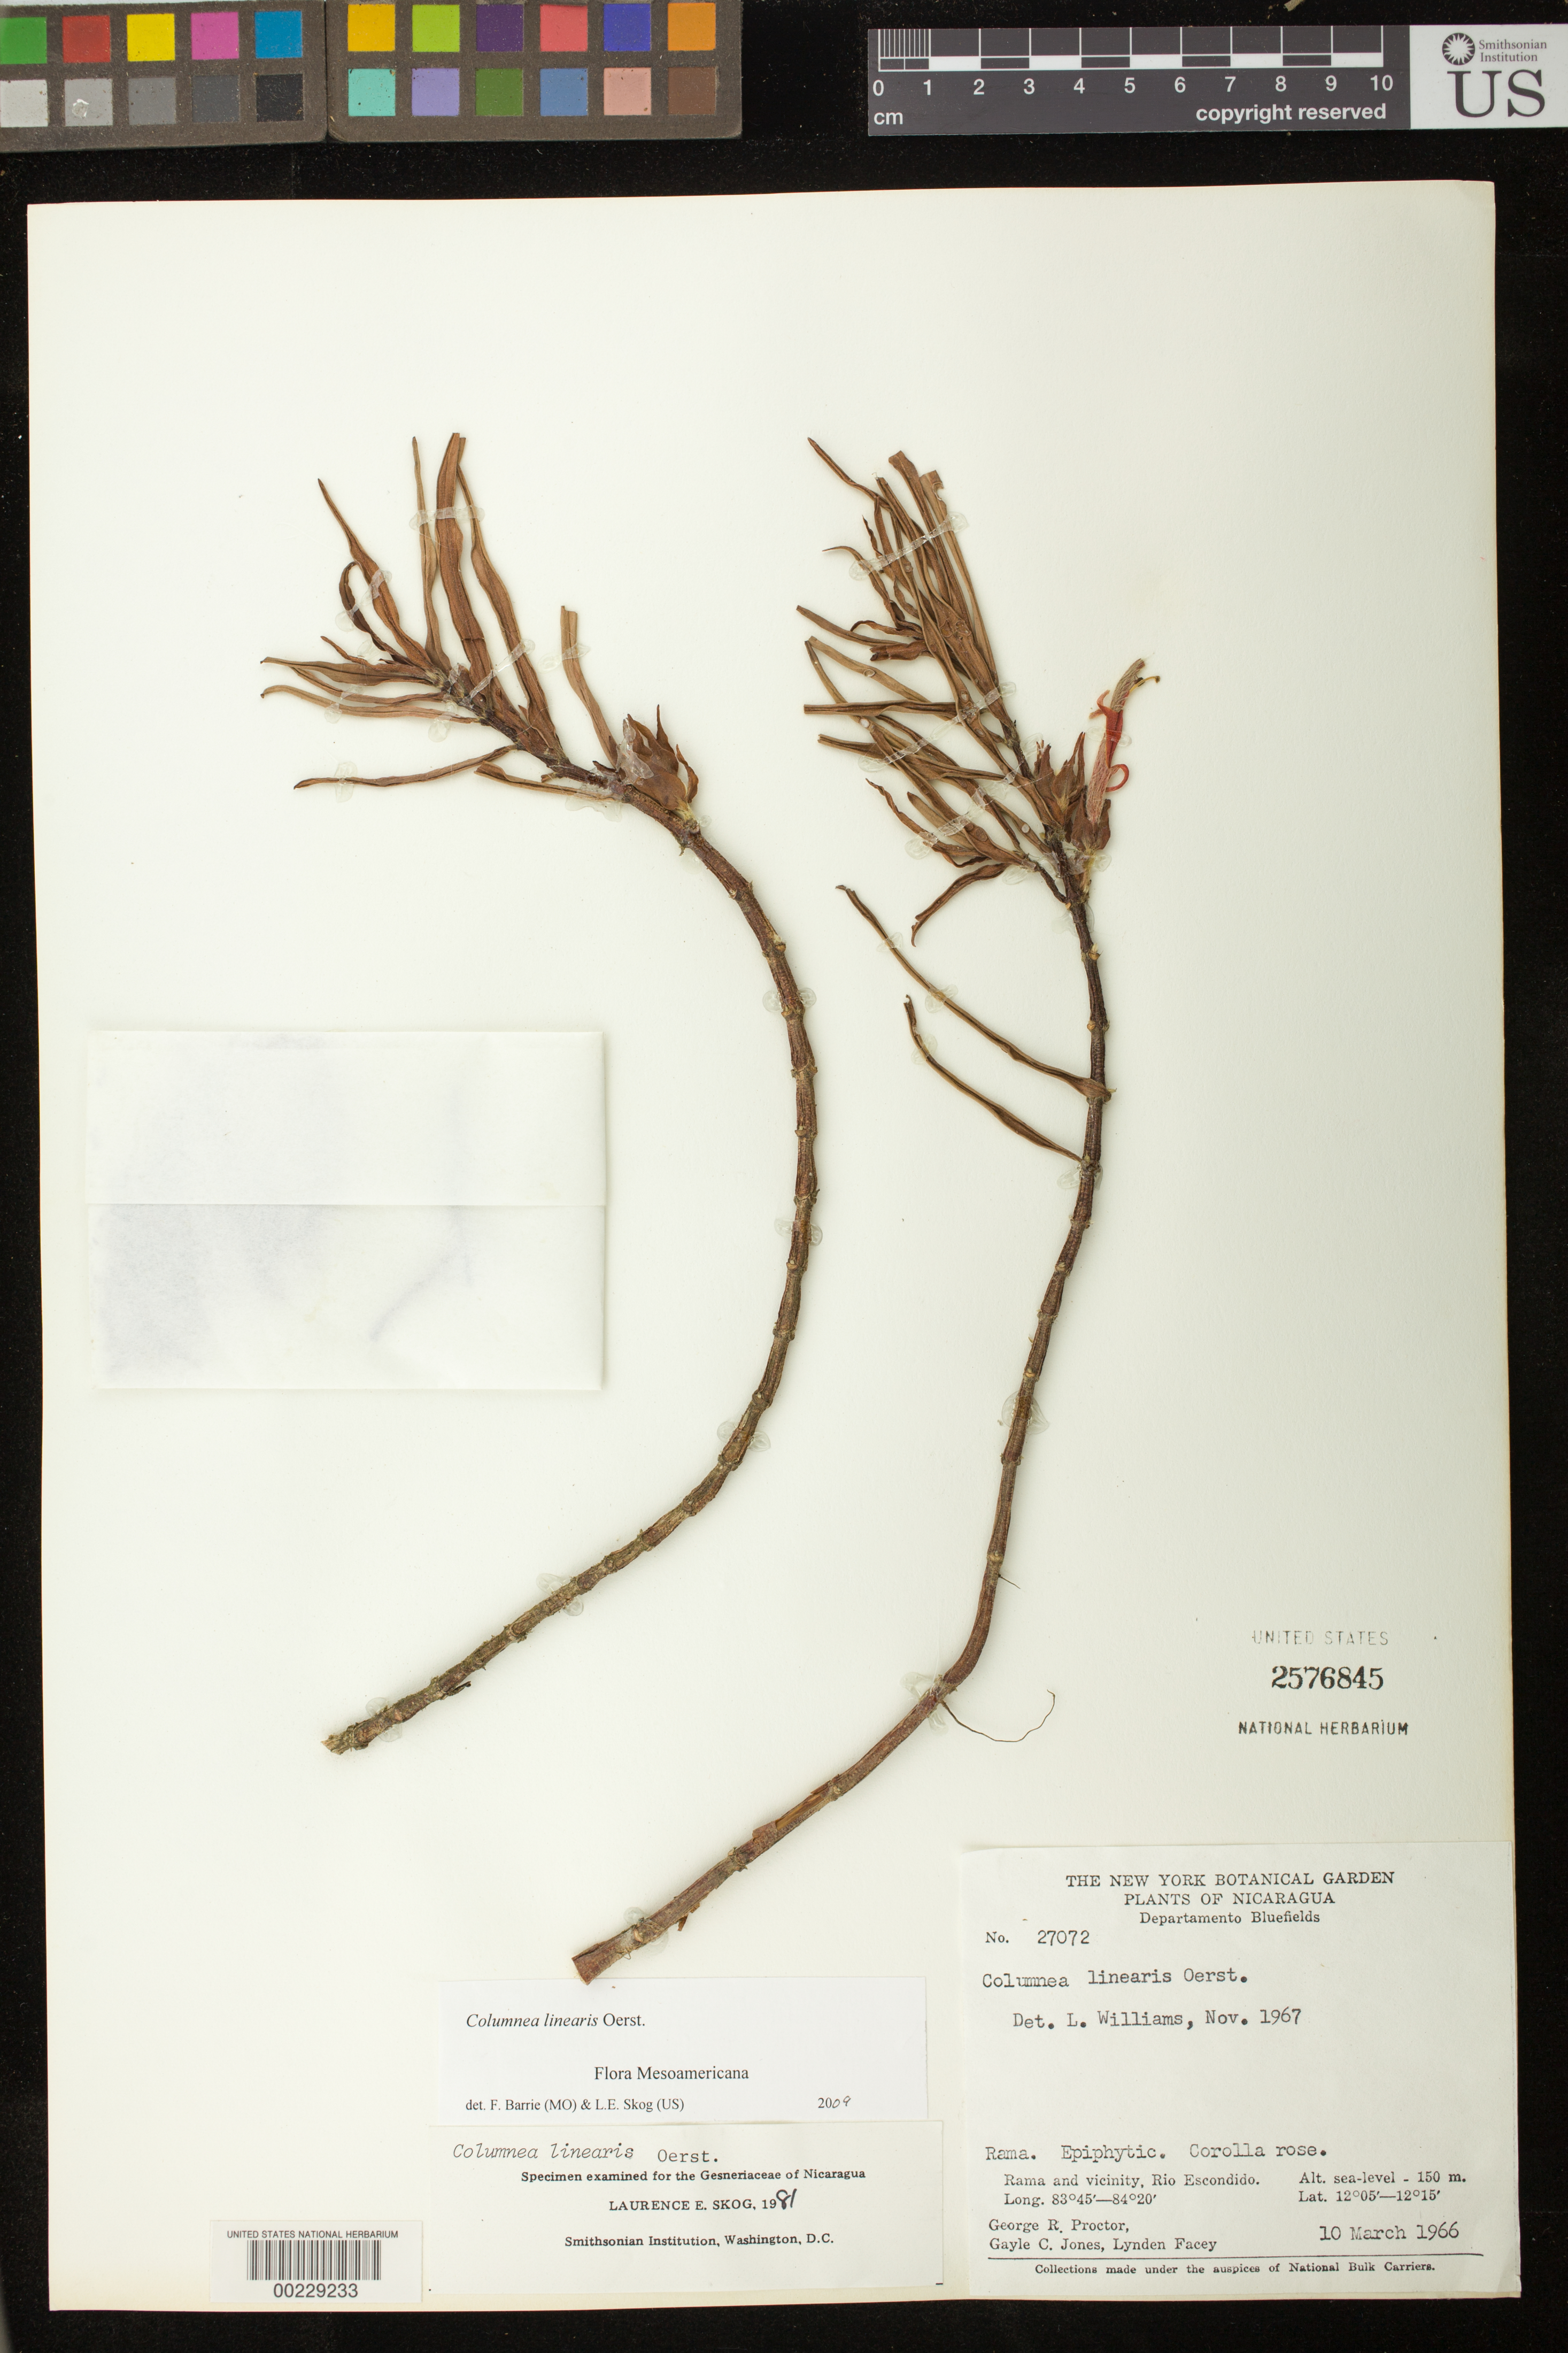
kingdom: Plantae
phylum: Tracheophyta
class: Magnoliopsida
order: Lamiales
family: Gesneriaceae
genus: Columnea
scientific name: Columnea linearis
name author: Oerst.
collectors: G. R. Proctor & et al.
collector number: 27072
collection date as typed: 10 Mar 1966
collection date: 1966-03-10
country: Nicaragua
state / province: Atlántico Sur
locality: Dept. Bluefields, Rama and vicinity, Rio Escondido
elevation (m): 0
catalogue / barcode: US 2576845